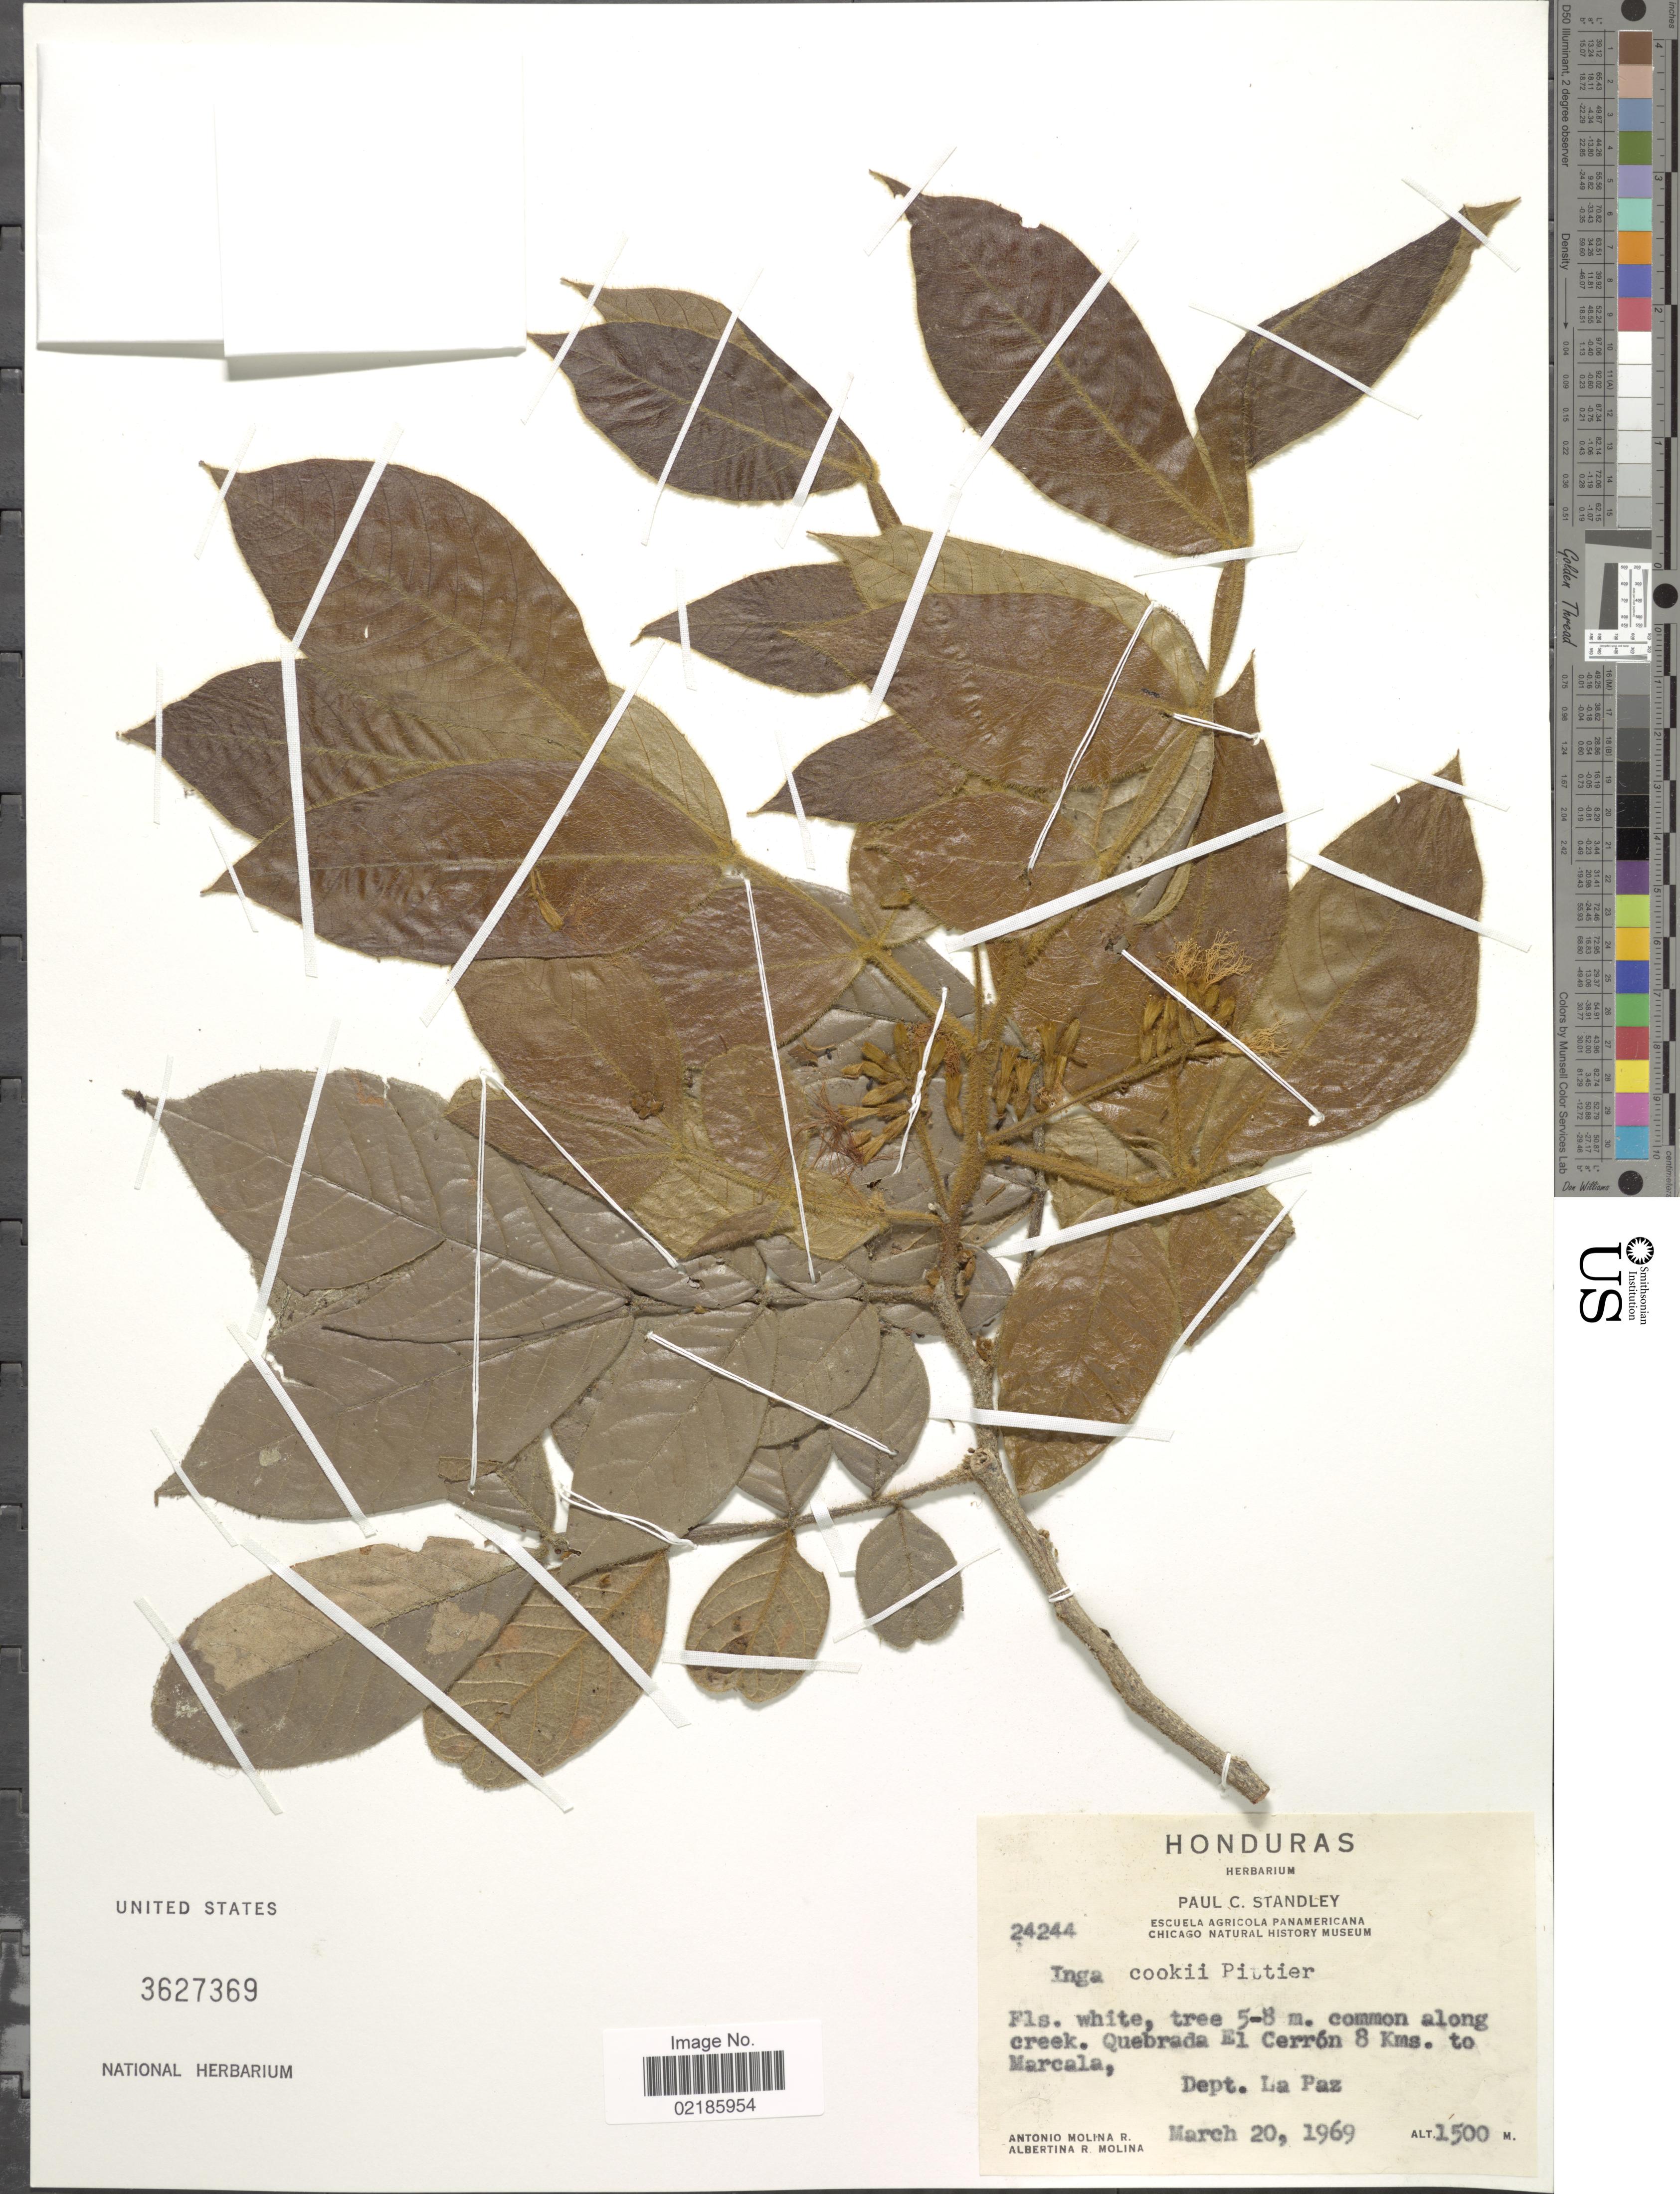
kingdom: Plantae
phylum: Tracheophyta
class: Magnoliopsida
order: Fabales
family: Fabaceae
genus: Inga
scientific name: Inga cookii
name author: Pittier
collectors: A. Molina R. & A. R. Molina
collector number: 24244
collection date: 1969-03-20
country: Honduras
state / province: La Paz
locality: Quebrada El Cerron 8 Kms. to Marcala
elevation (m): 1500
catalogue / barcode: US 3627369